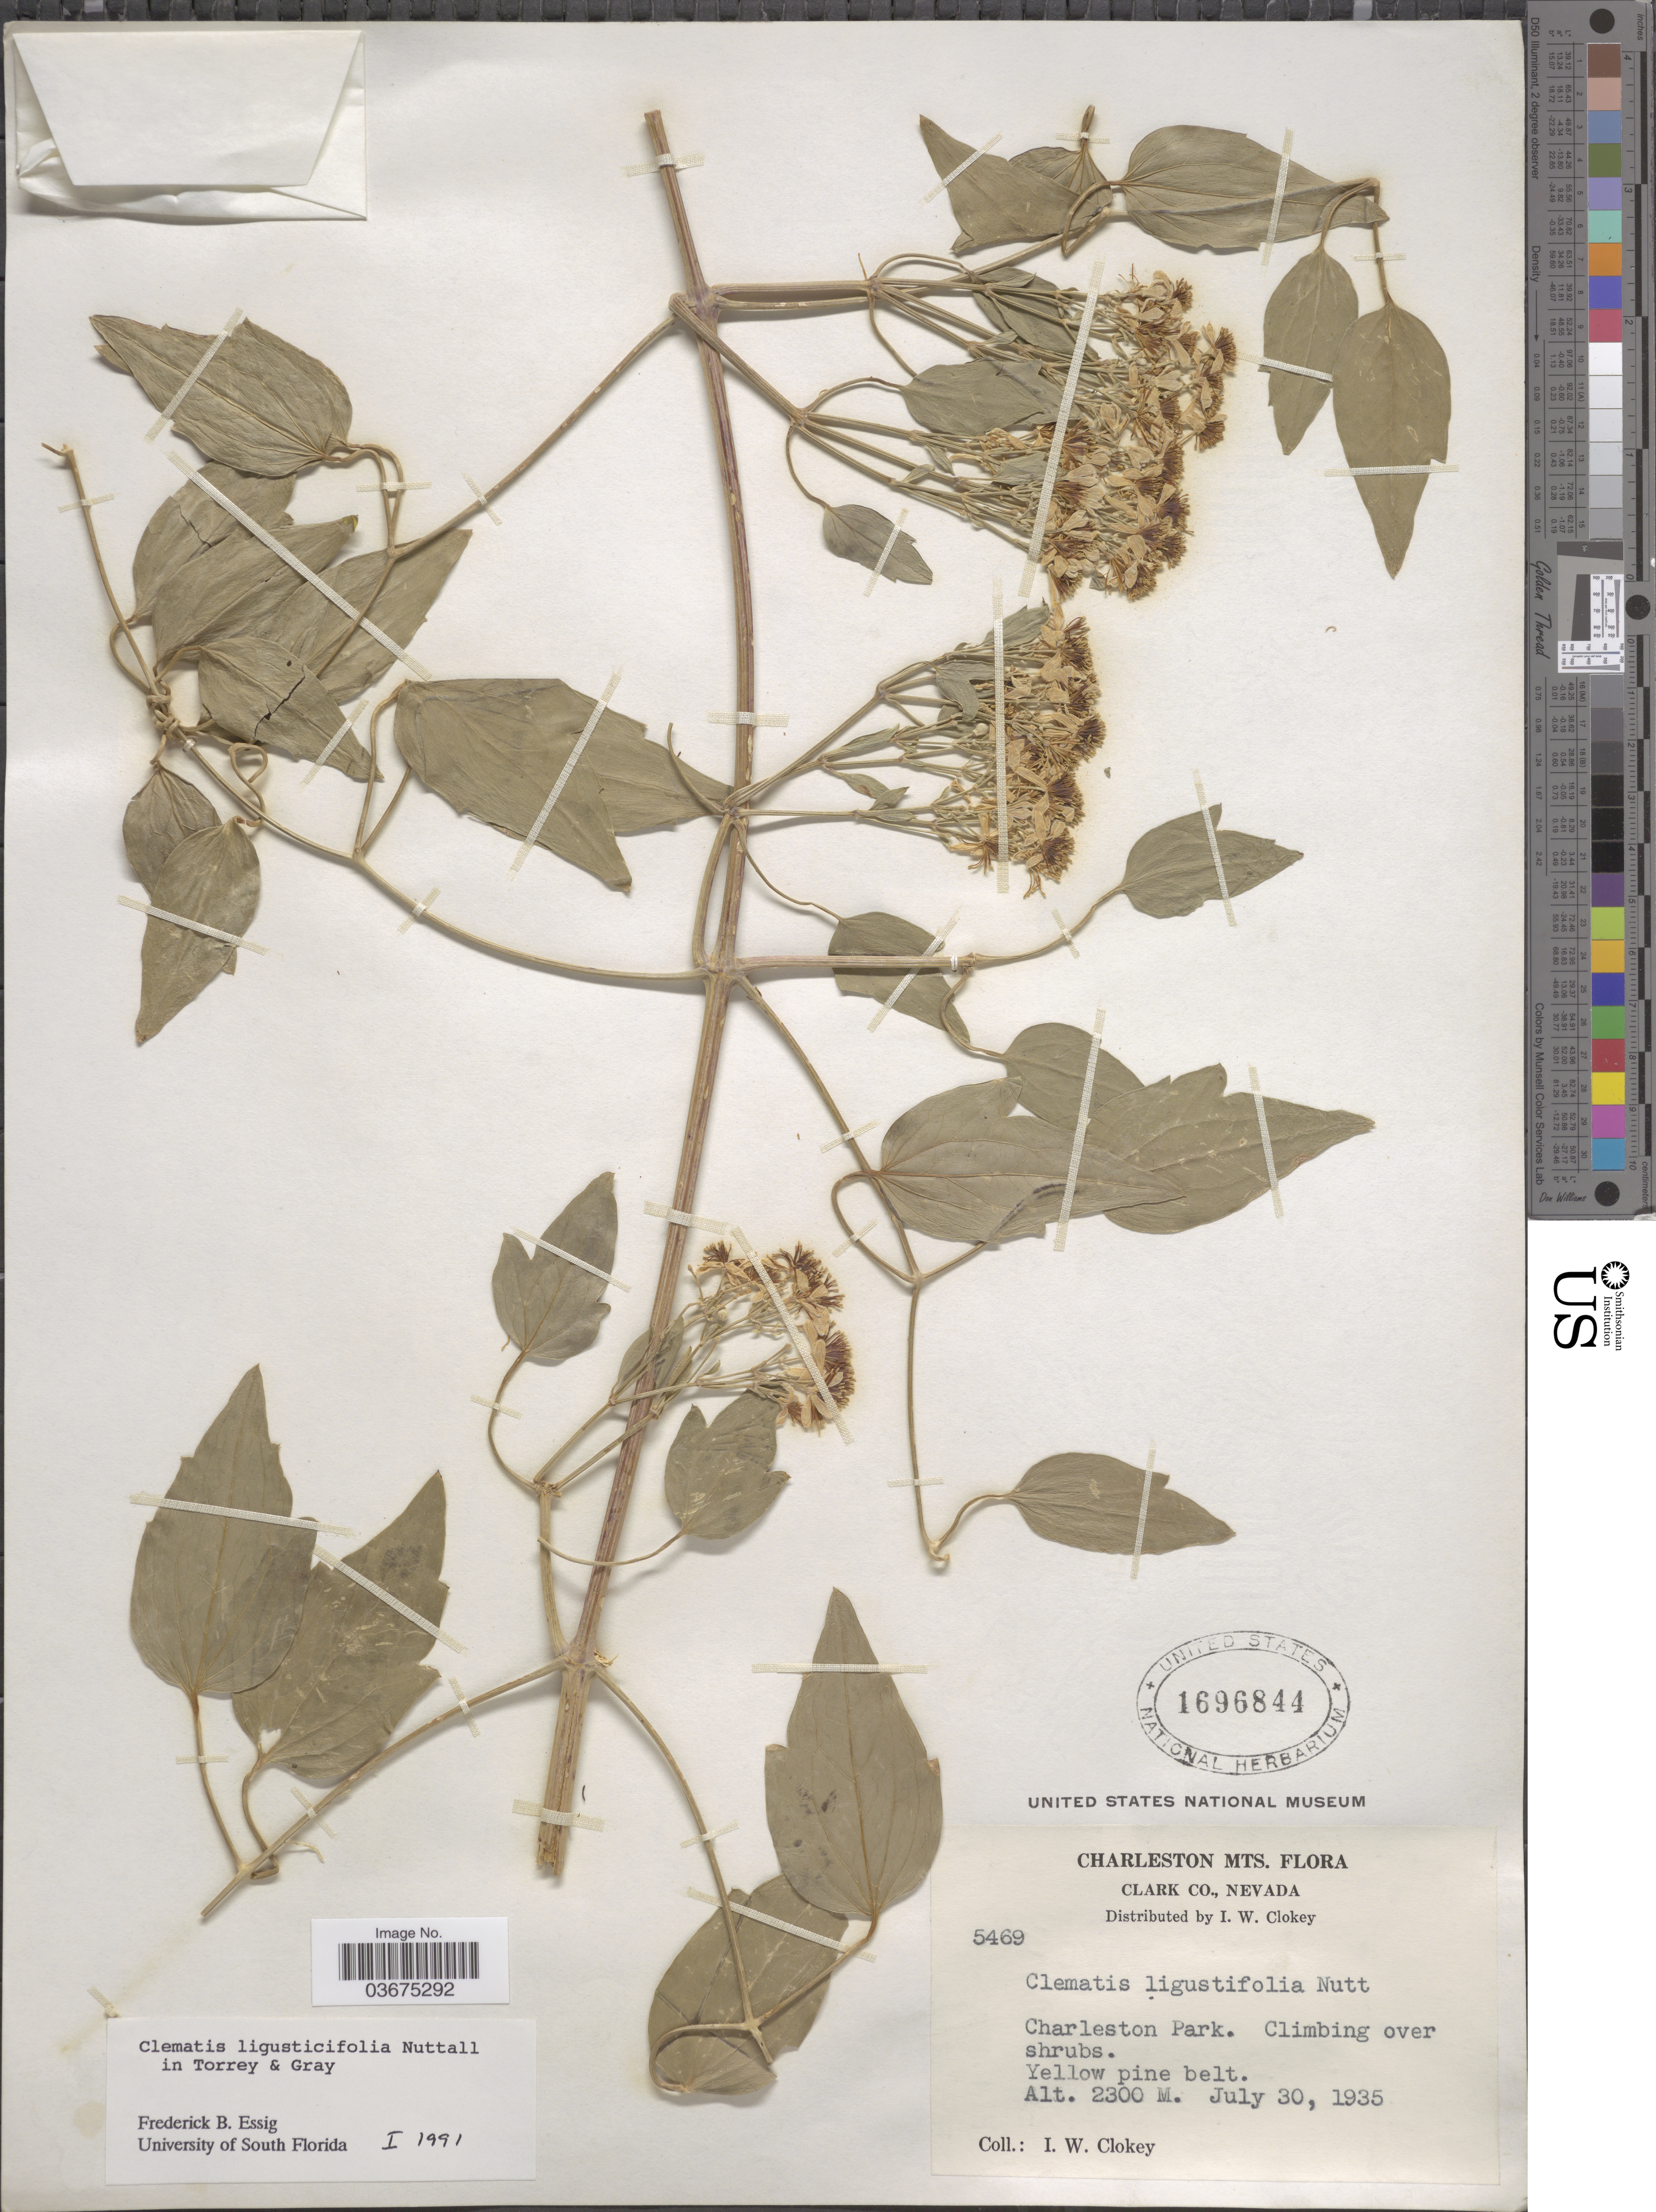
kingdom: Plantae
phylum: Tracheophyta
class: Magnoliopsida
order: Ranunculales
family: Ranunculaceae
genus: Clematis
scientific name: Clematis ligusticifolia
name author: Nutt.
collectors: I. W. Clokey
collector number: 5469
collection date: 1935-07-30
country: United States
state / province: California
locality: Charleston Mts. Clark Co., Nevada. Charleston Park. Climbing over shrubs. Yellow pine belt.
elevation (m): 2300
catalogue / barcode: US 1696844